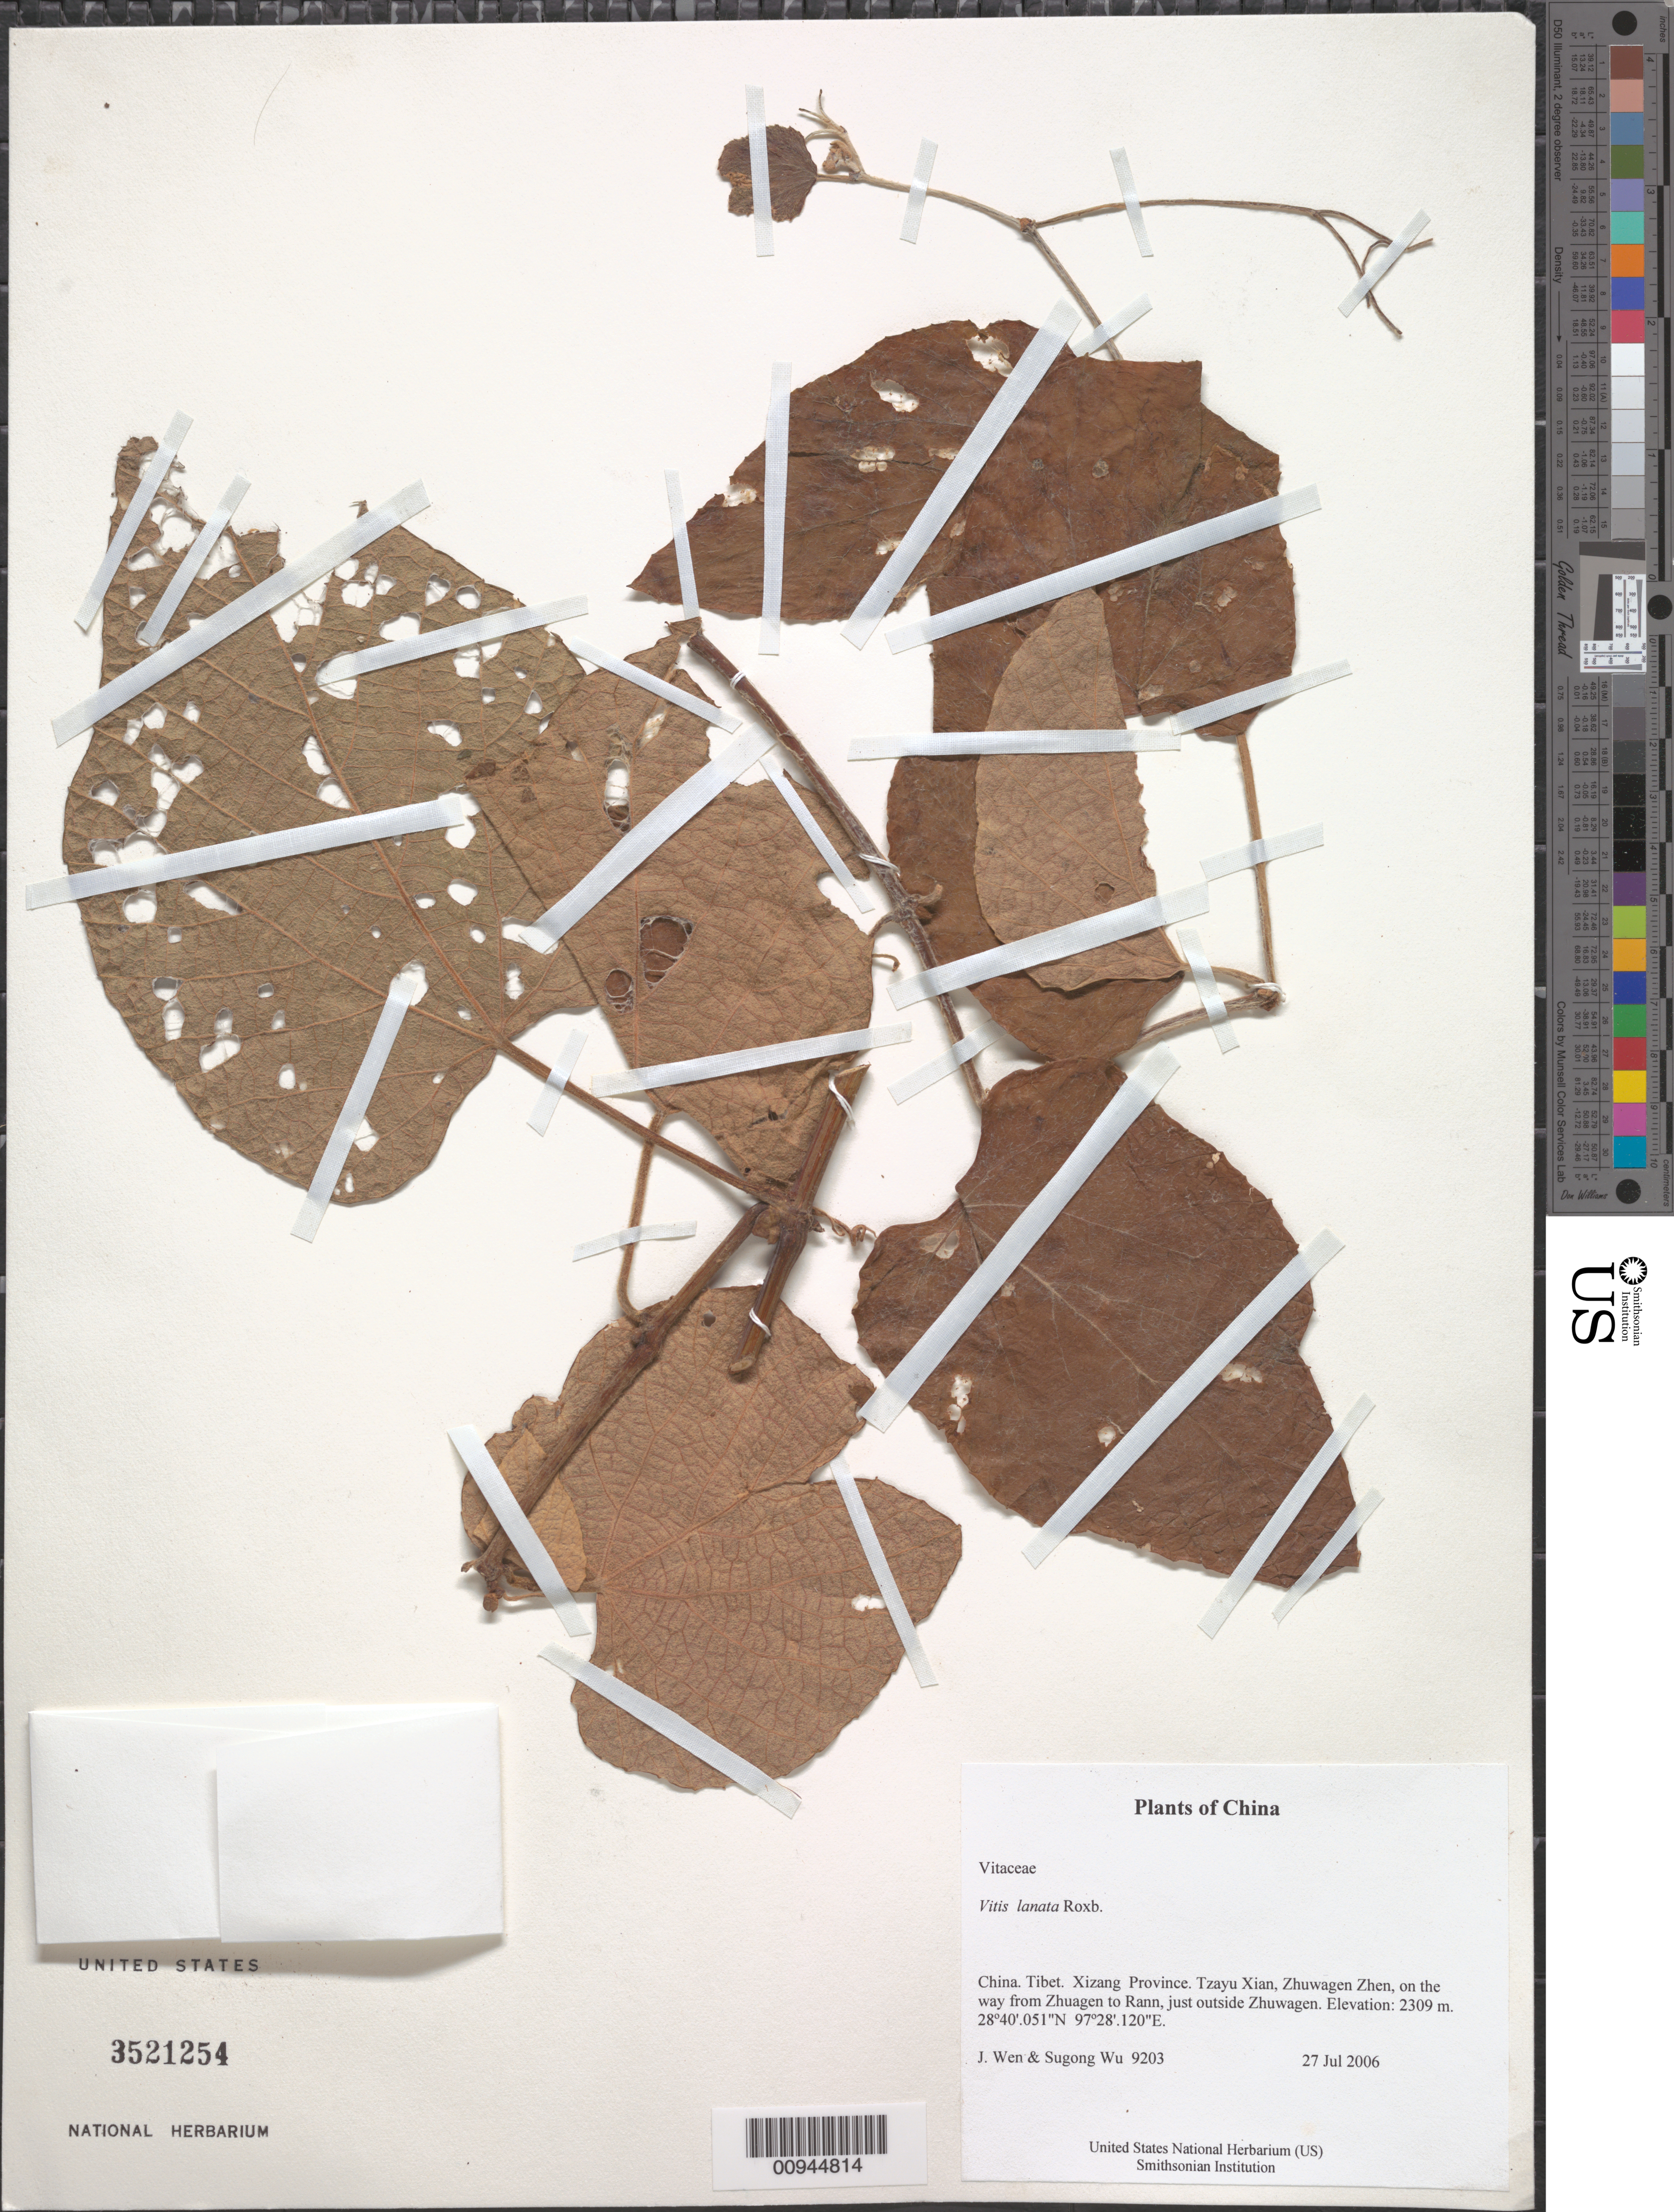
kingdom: Plantae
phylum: Tracheophyta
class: Magnoliopsida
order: Vitales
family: Vitaceae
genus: Vitis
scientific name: Vitis lanata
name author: Roxb.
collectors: J. Wen & Sugong Wu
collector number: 9203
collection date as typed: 27 Jul 2006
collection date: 2006-07-27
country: China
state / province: Xizang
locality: Xizang Province. Tzayu Xian, Zhuwagen Zhen, on the way from Zhuagen to Rann, just outside Zhuwagen.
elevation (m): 2309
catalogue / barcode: US 3521254